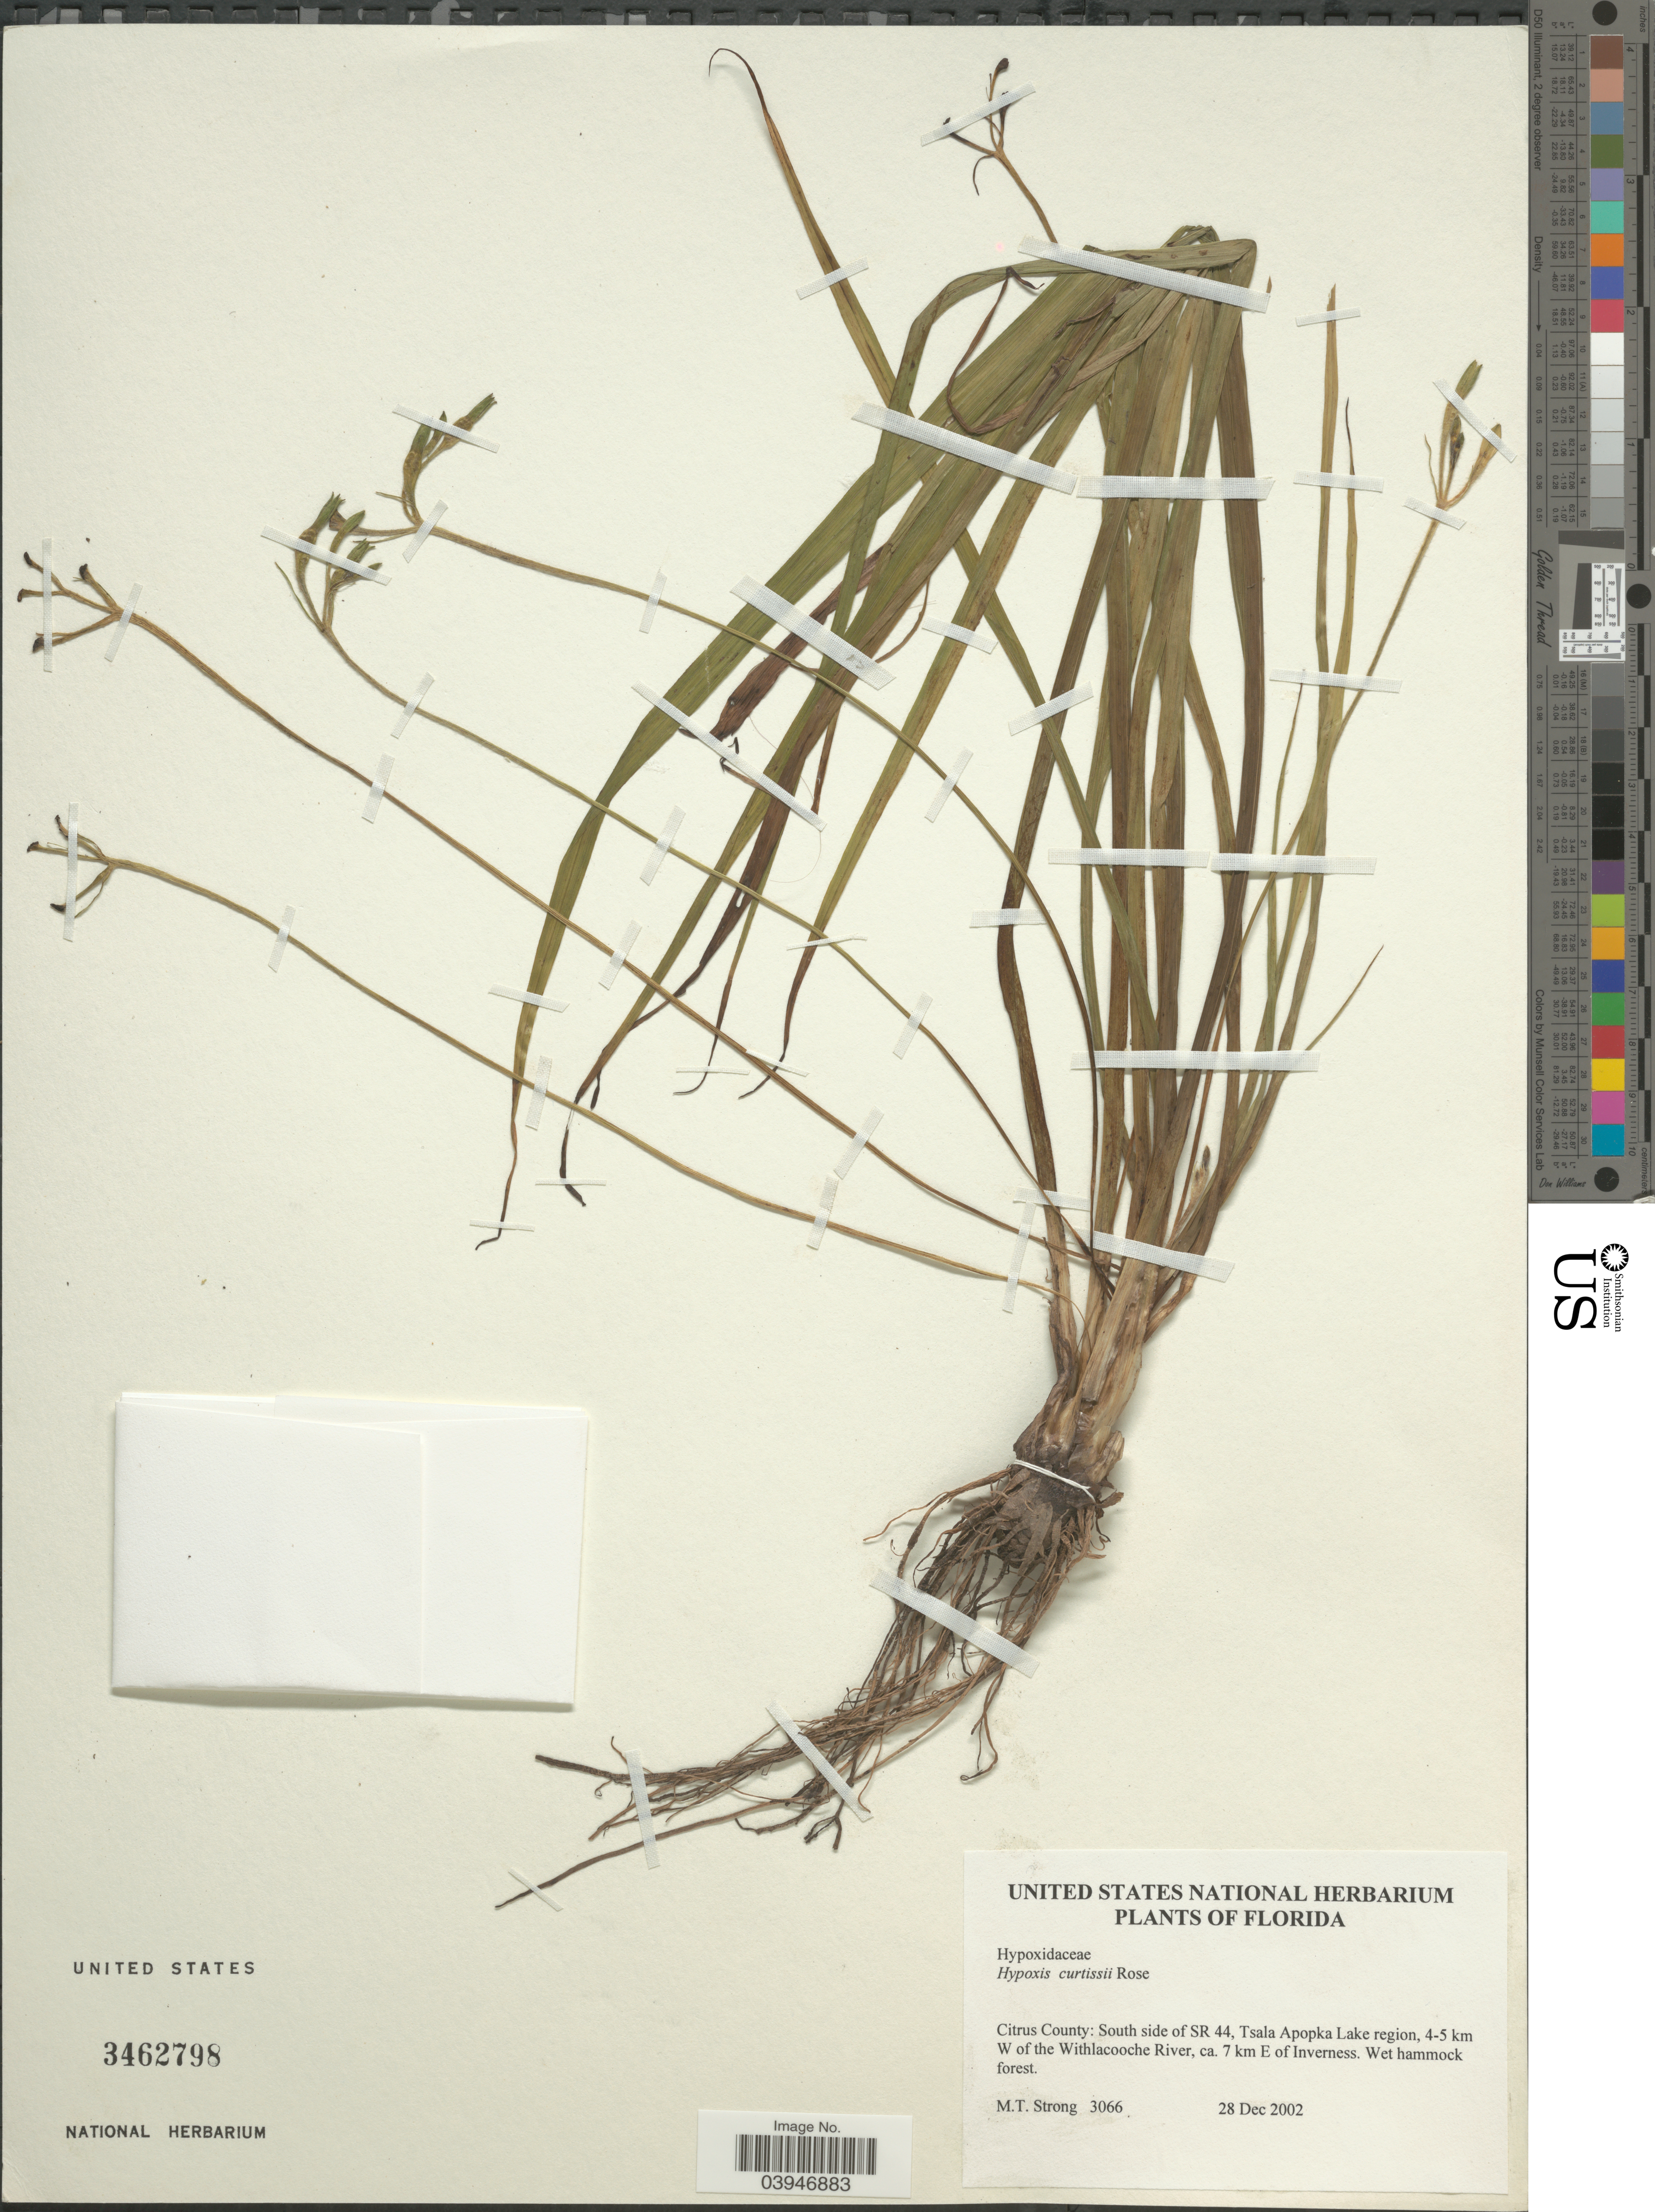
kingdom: Plantae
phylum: Tracheophyta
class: Liliopsida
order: Asparagales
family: Hypoxidaceae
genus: Hypoxis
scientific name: Hypoxis curtissii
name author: Rose in Small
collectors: M. T. Strong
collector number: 3066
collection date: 2002-12-28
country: United States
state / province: Florida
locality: Citrus County: South side of SR 44, Tsala Apopka Lake region, 4-5 km W of the Withlacooche River, ca. 7 km E of Inverness.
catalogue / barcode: US 3462798